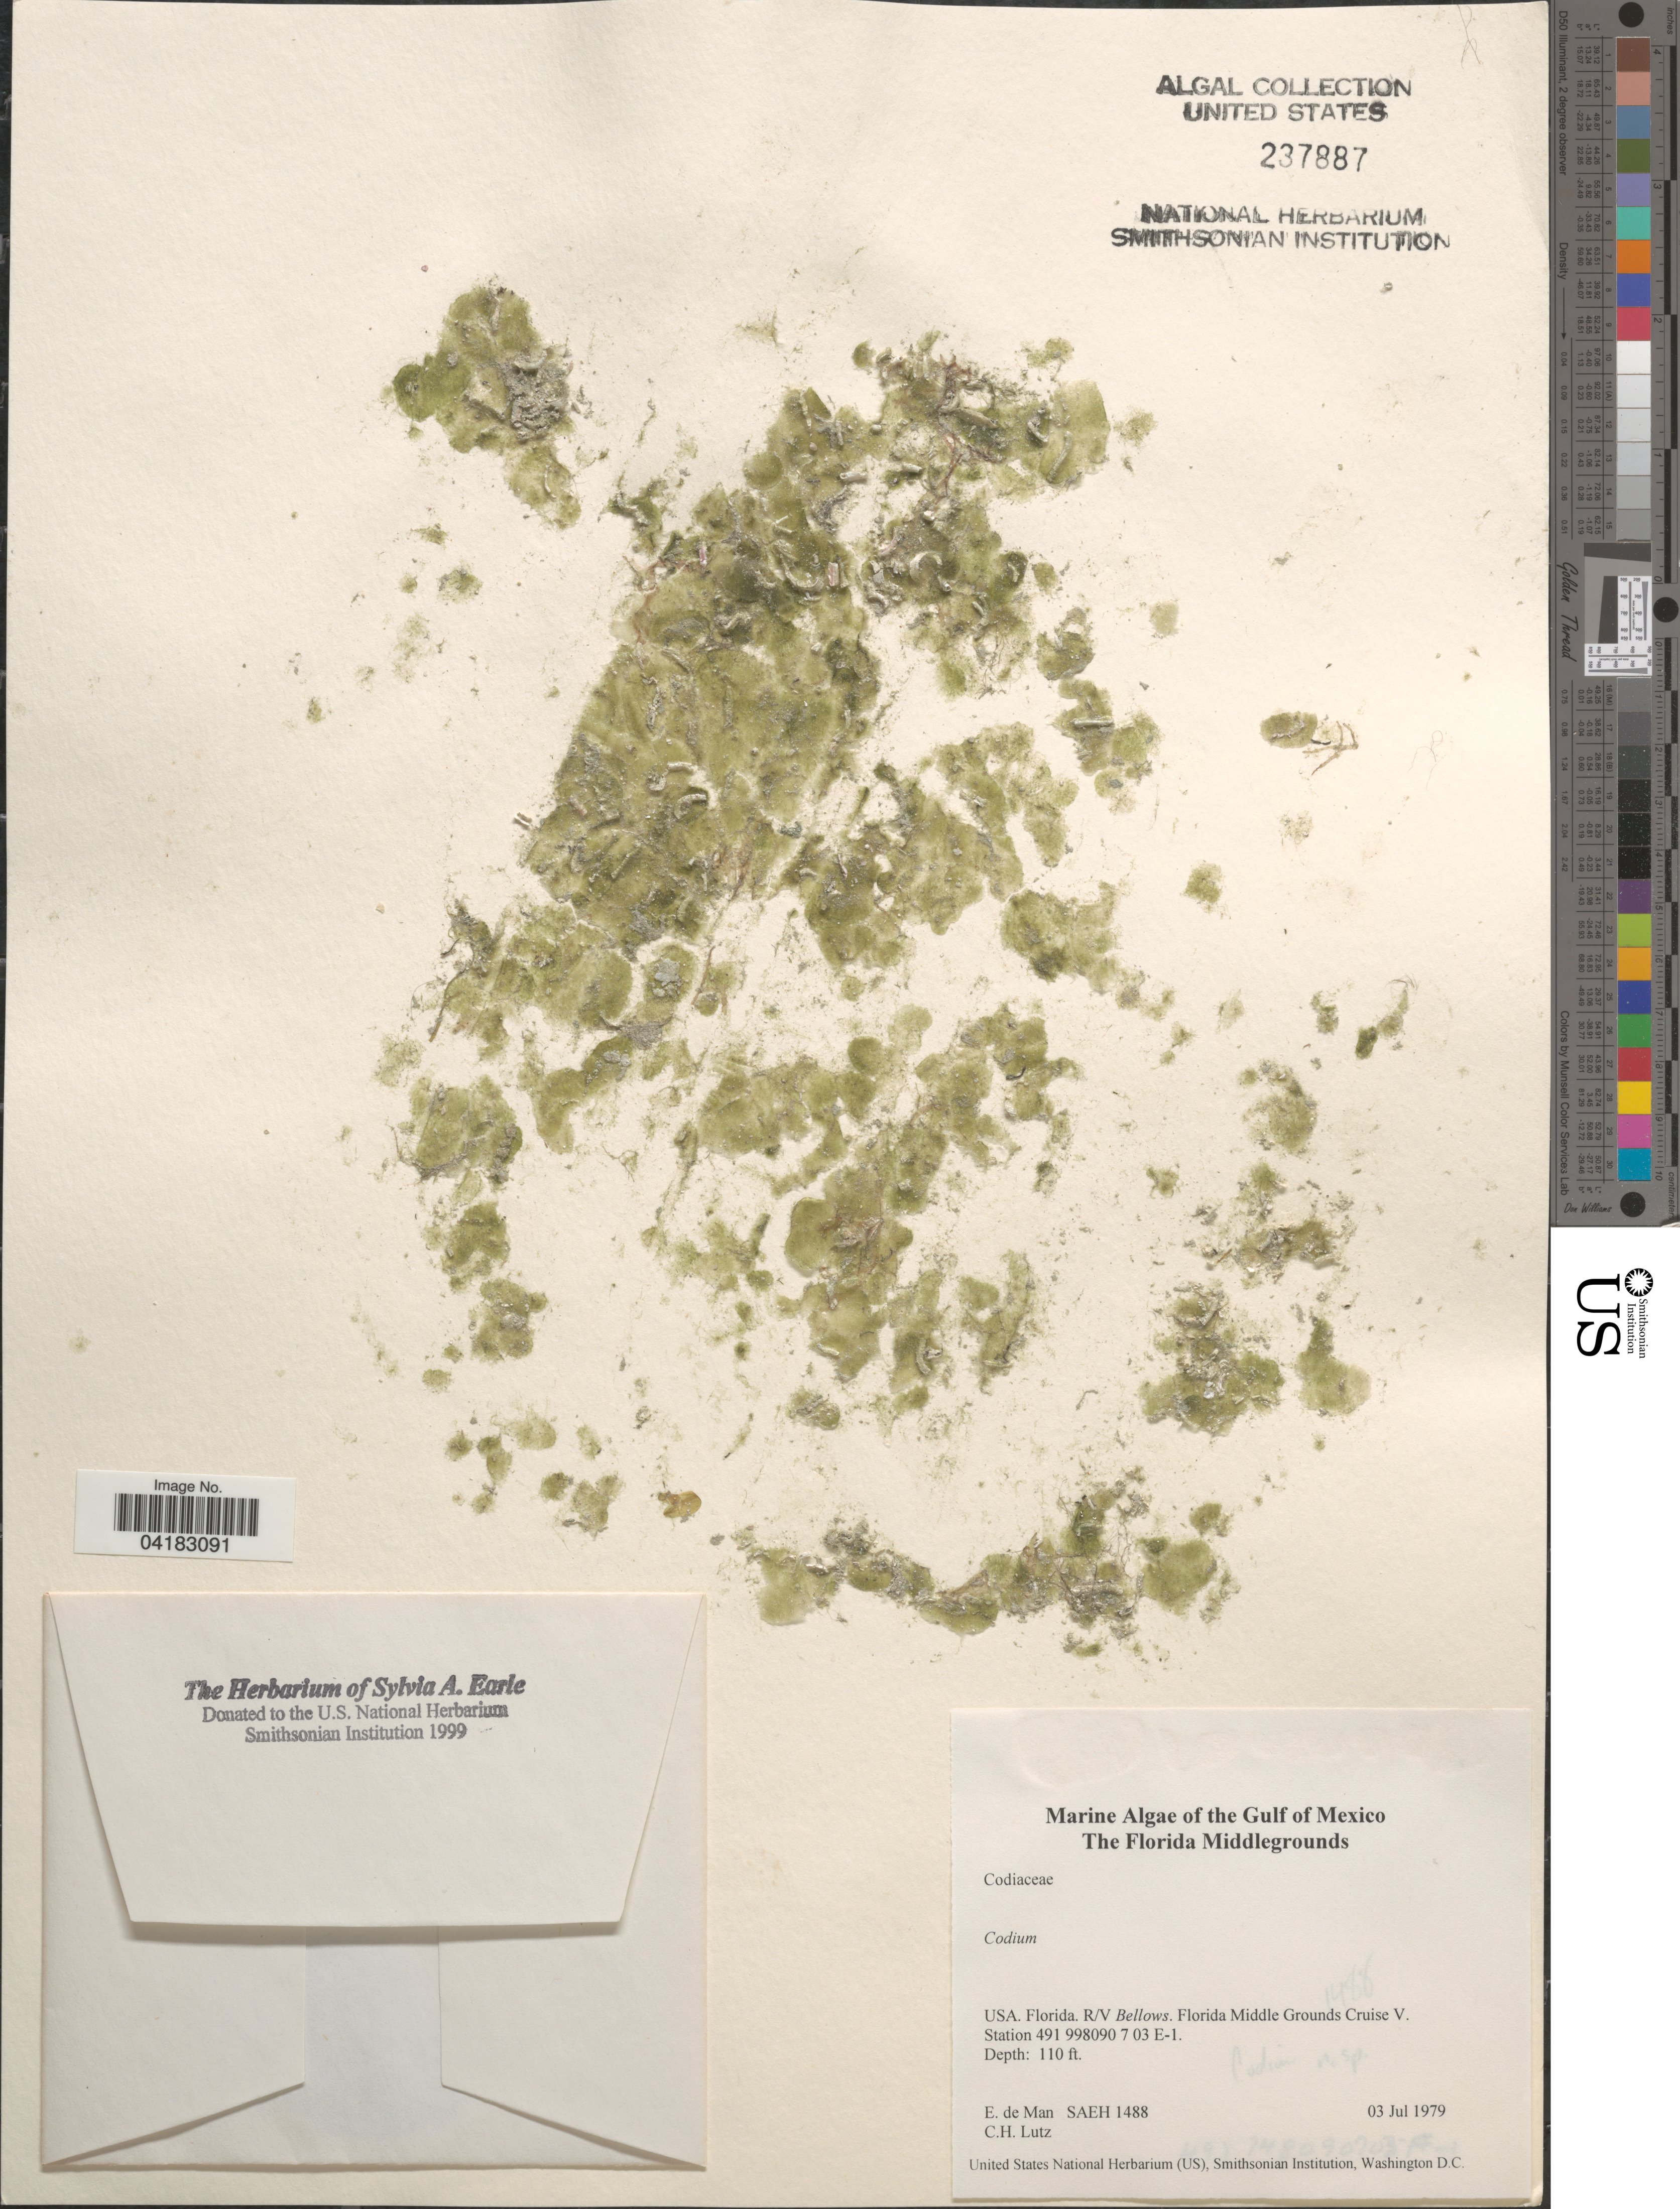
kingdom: Plantae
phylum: Chlorophyta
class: Ulvophyceae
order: Bryopsidales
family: Codiaceae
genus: Codium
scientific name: Codium sp.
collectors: E. de Man & C. Lutz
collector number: SAEH1488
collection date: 1979-07-03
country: United States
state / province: Florida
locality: Gulf of Mexico. R/V Bellows. Florida Middle Grounds Cruise V. Station 491 998090 7 03 E-1.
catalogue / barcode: US 237887